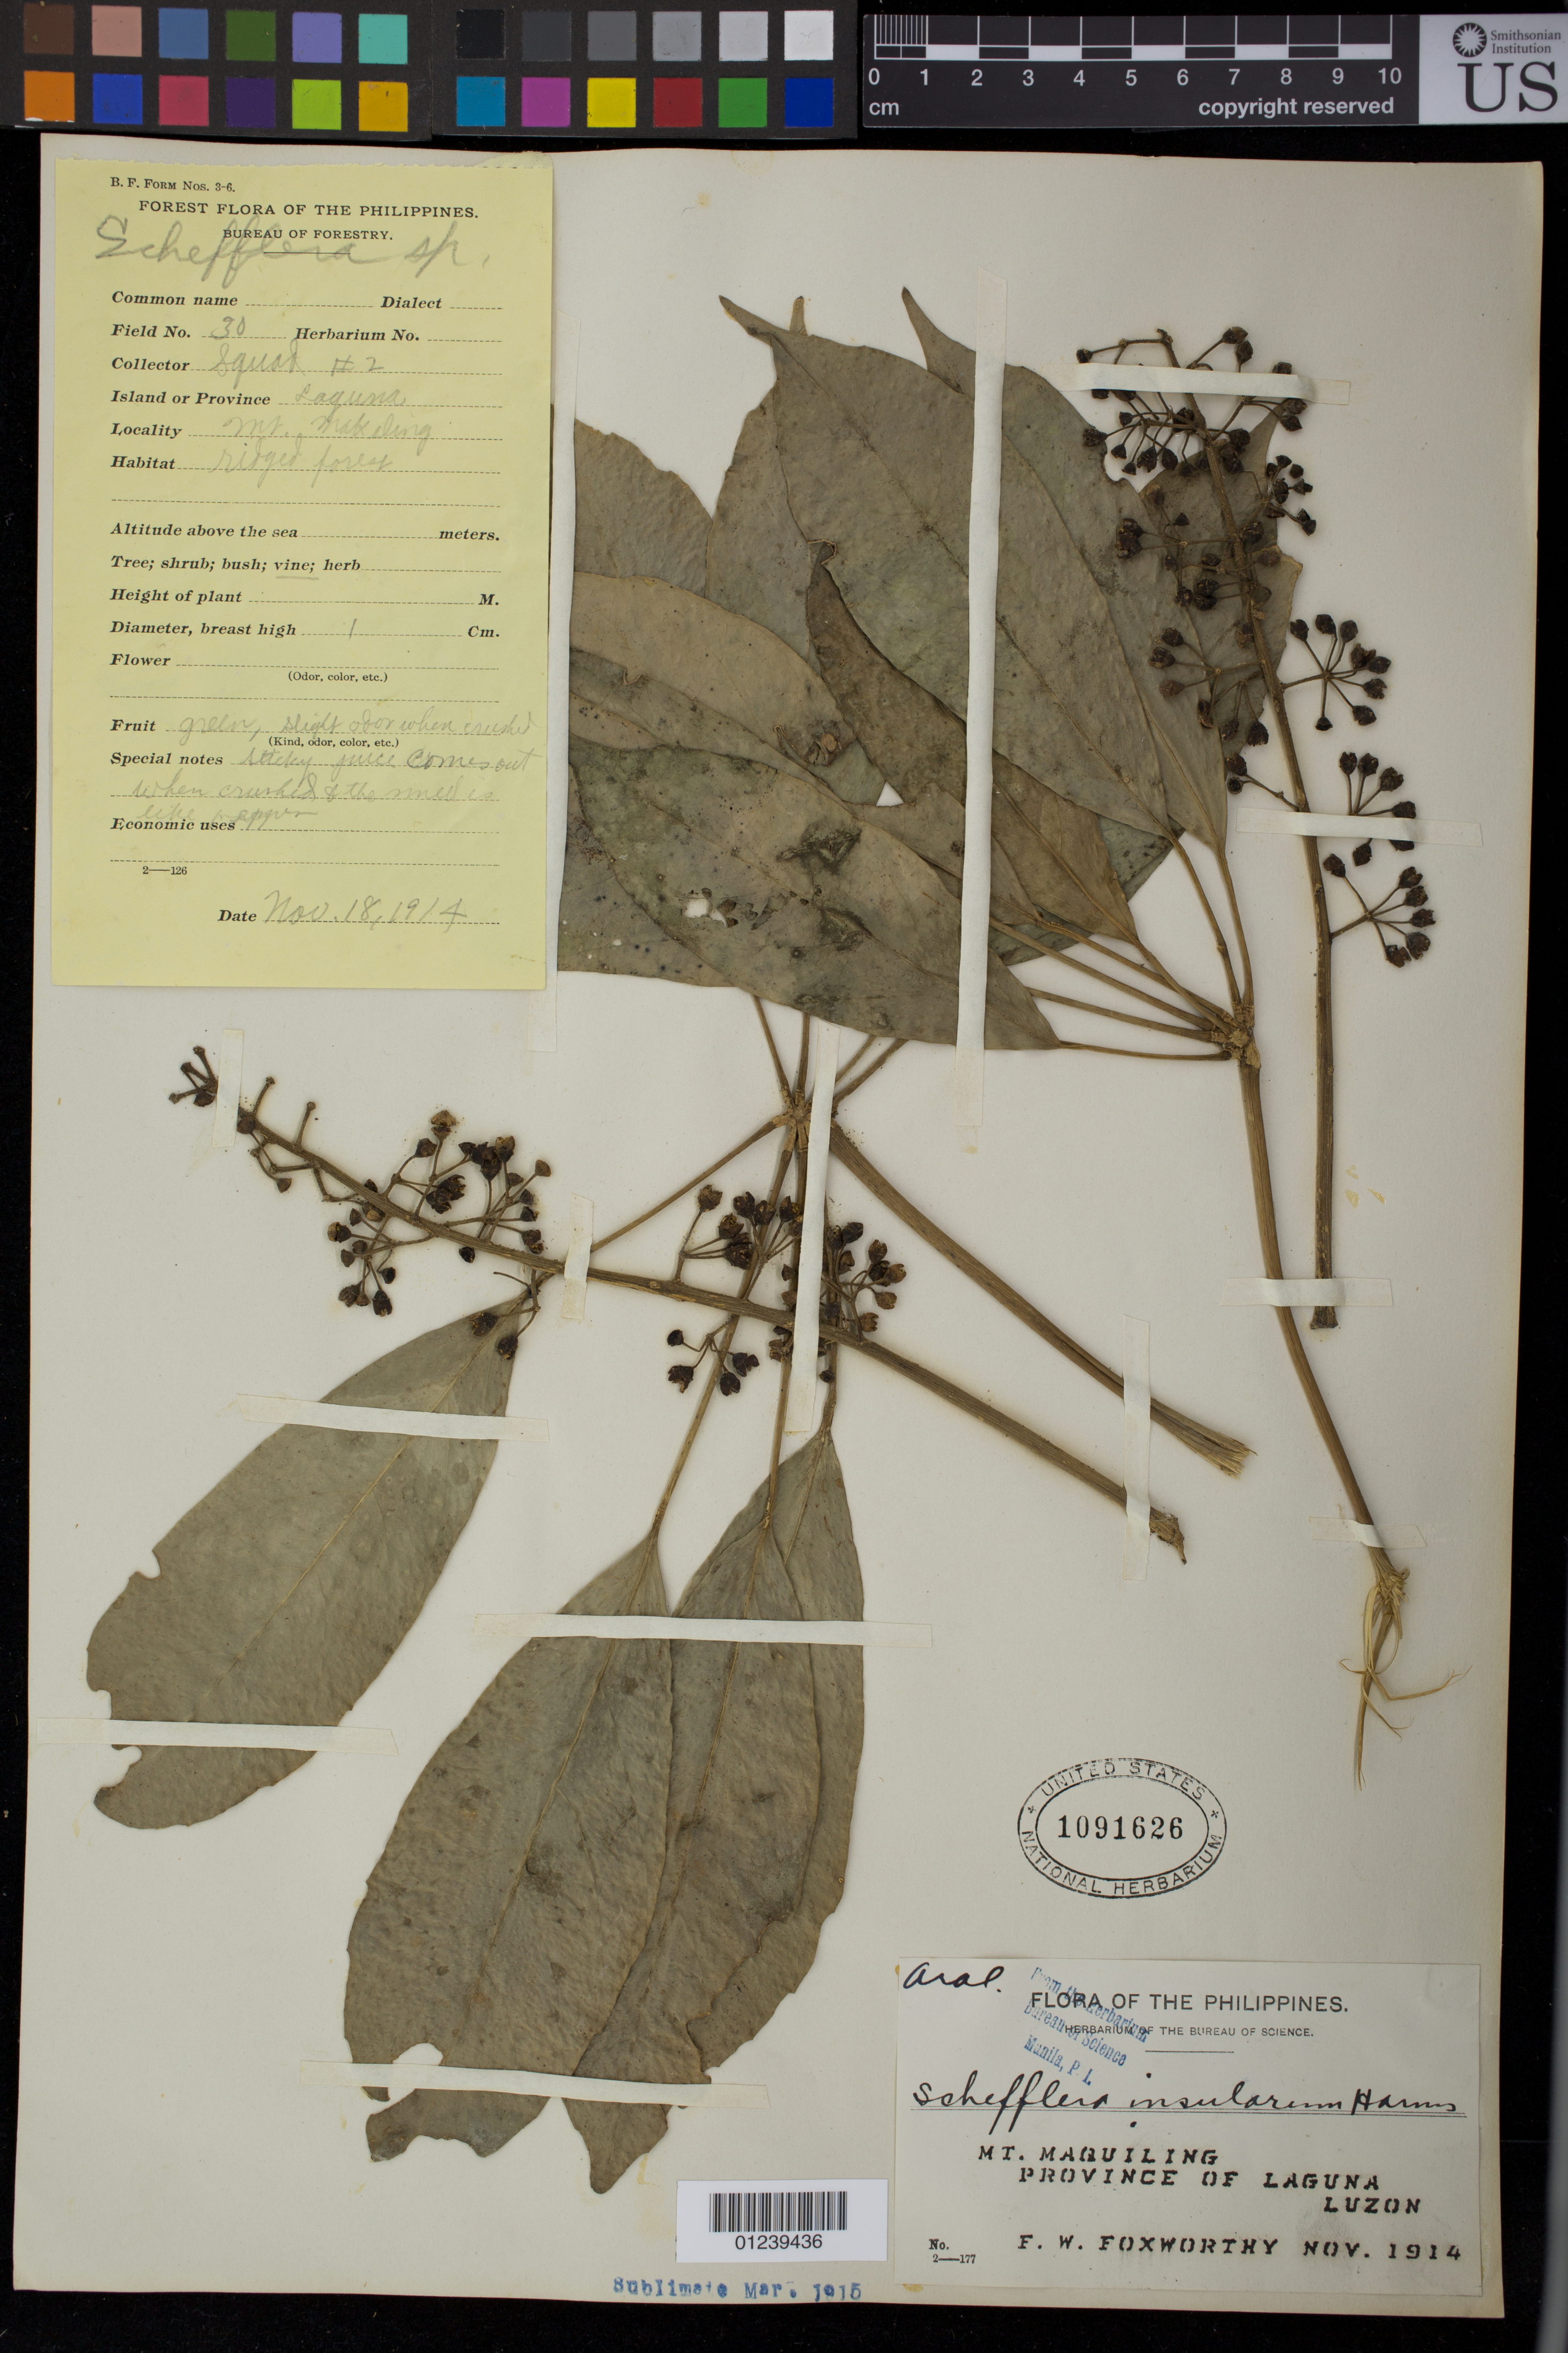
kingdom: Plantae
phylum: Tracheophyta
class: Magnoliopsida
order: Apiales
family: Araliaceae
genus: Schefflera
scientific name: Schefflera insularum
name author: (Seem.) Harms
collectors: F. W. Foxworthy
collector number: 30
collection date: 1914-11-18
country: Philippines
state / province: Calabarzon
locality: Mt. Maquiling, Province of Laguna, Luzon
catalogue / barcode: US 1091626